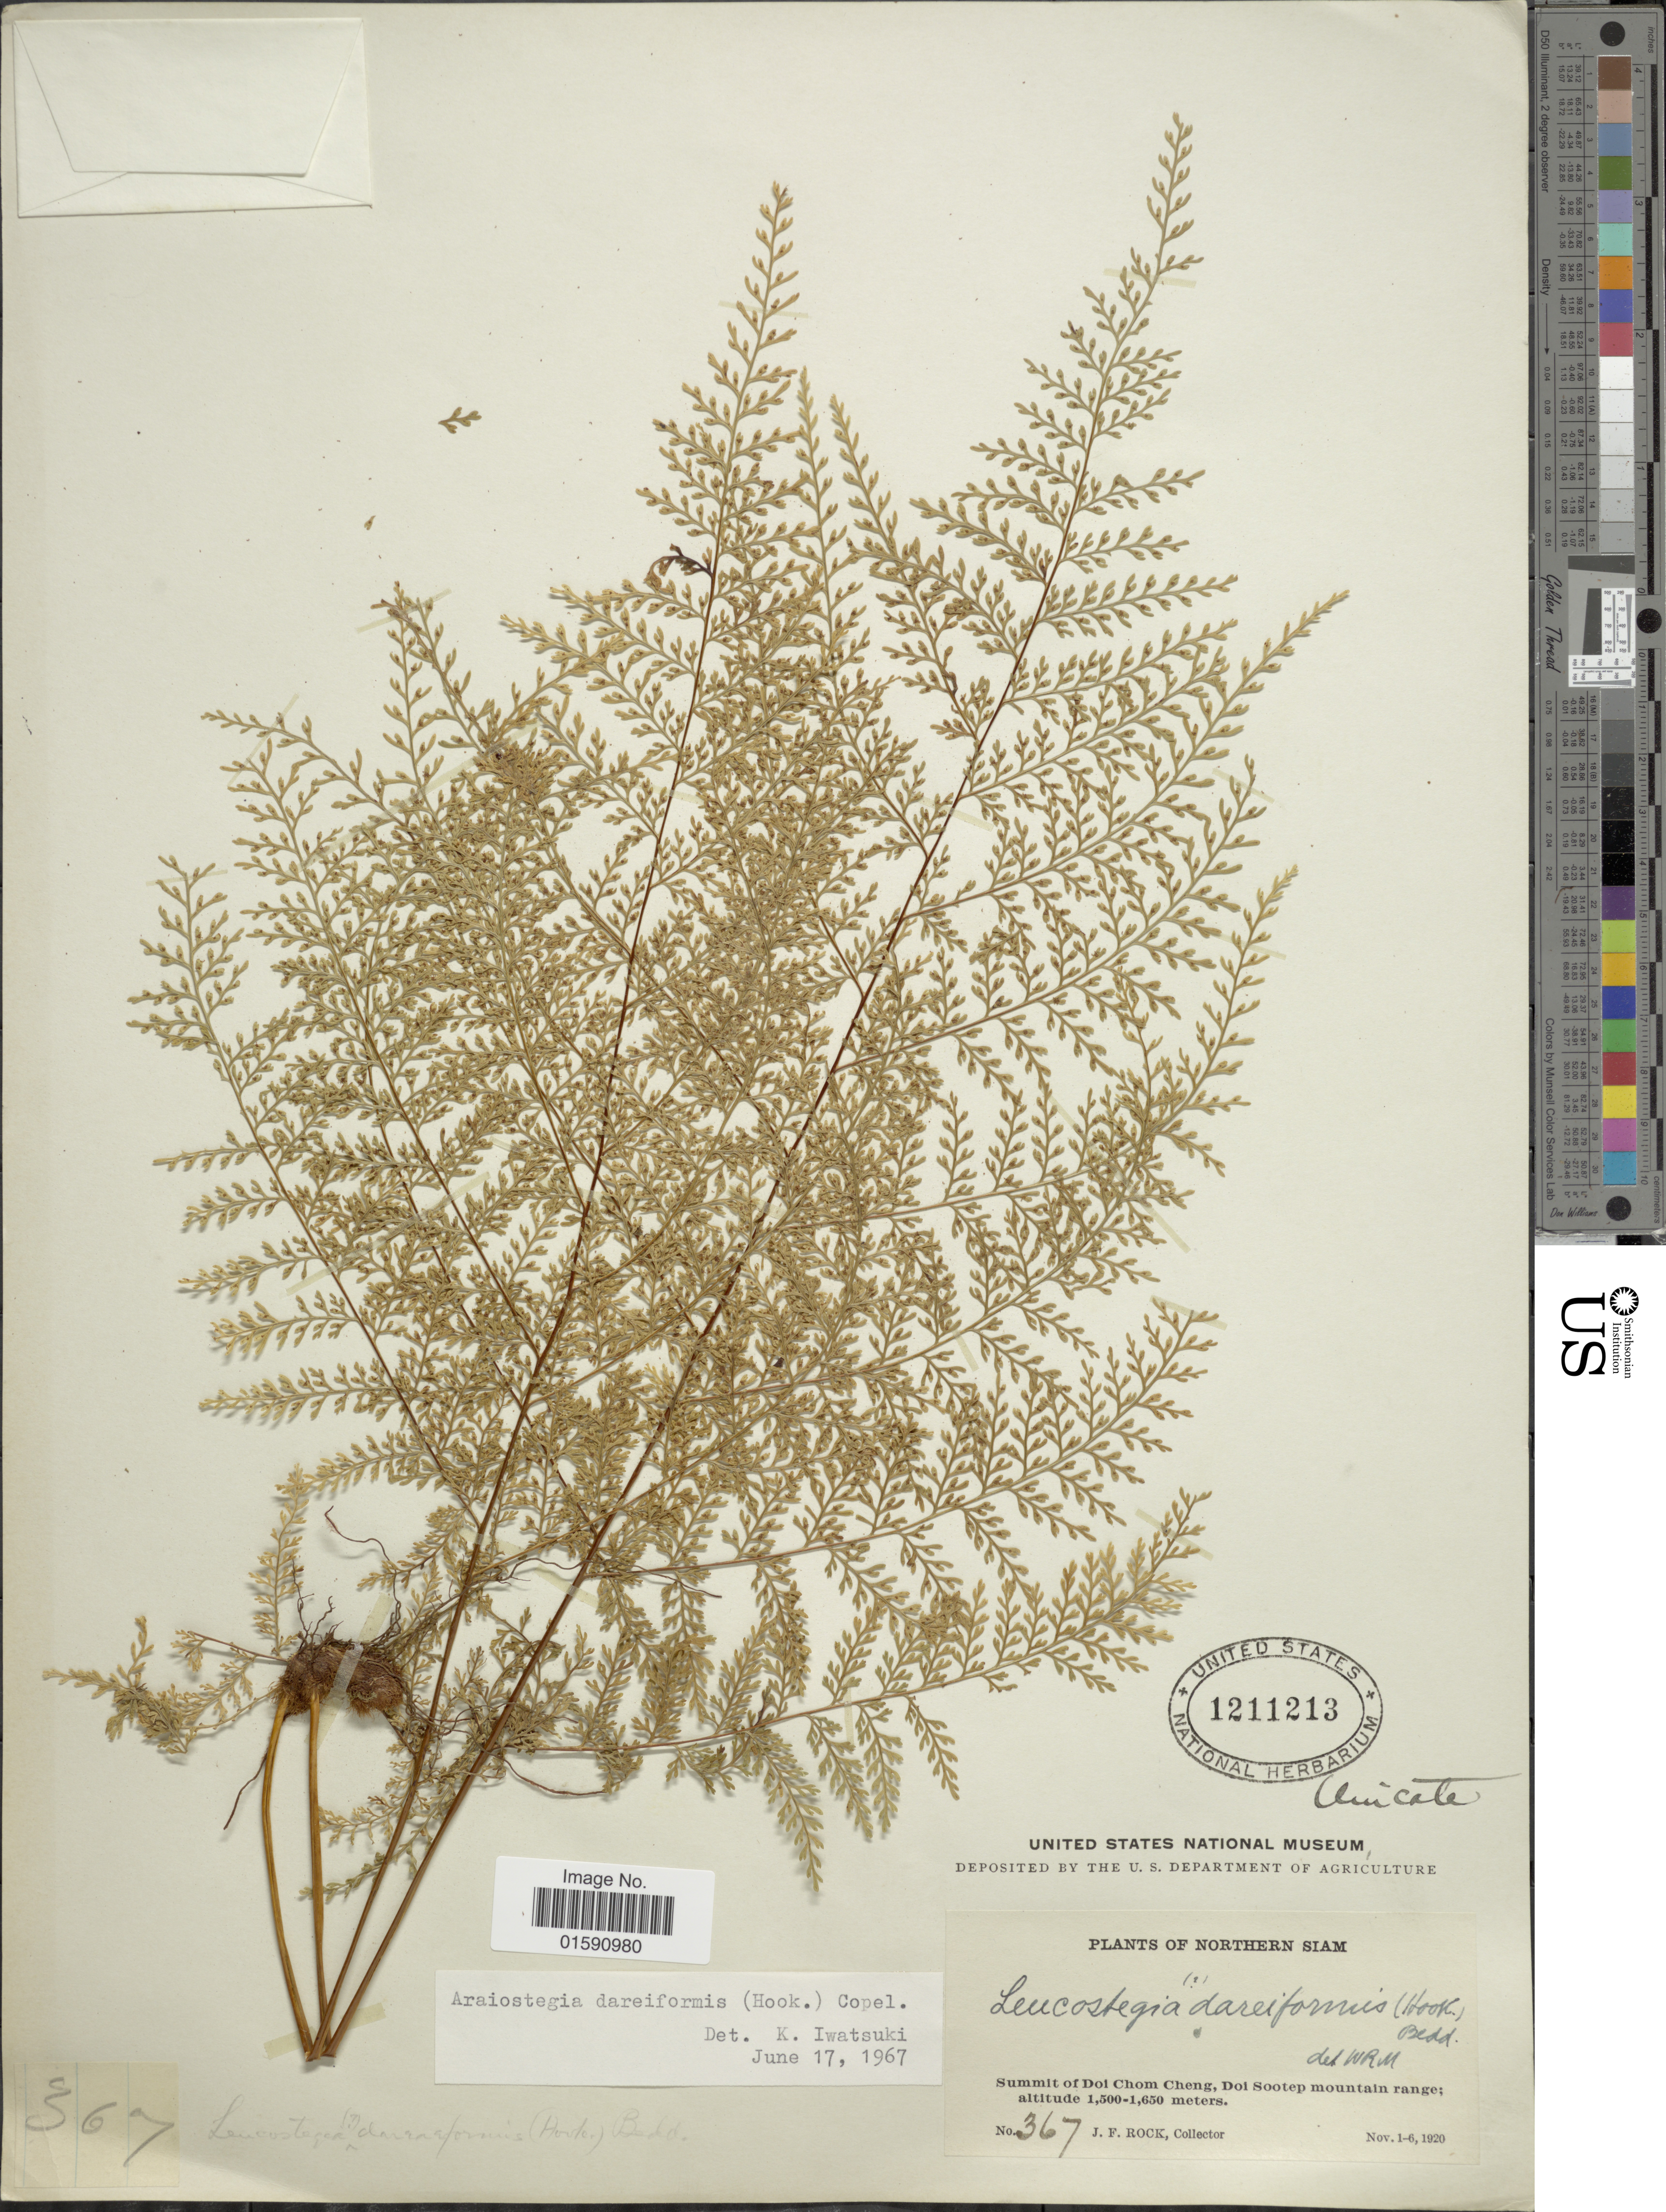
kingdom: Plantae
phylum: Tracheophyta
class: Polypodiopsida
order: Polypodiales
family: Polypodiaceae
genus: Gymnogrammitis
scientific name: Gymnogrammitis dareiformis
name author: (Hook.) Ching ex Tardieu & C. Chr.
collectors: J. Rock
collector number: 367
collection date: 1920-11-01/1920-11-06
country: Thailand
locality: Northern Siam.Summit of Doi Chom Cheng, Doi Sootep mountain range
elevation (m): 1500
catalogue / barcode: US 1211213